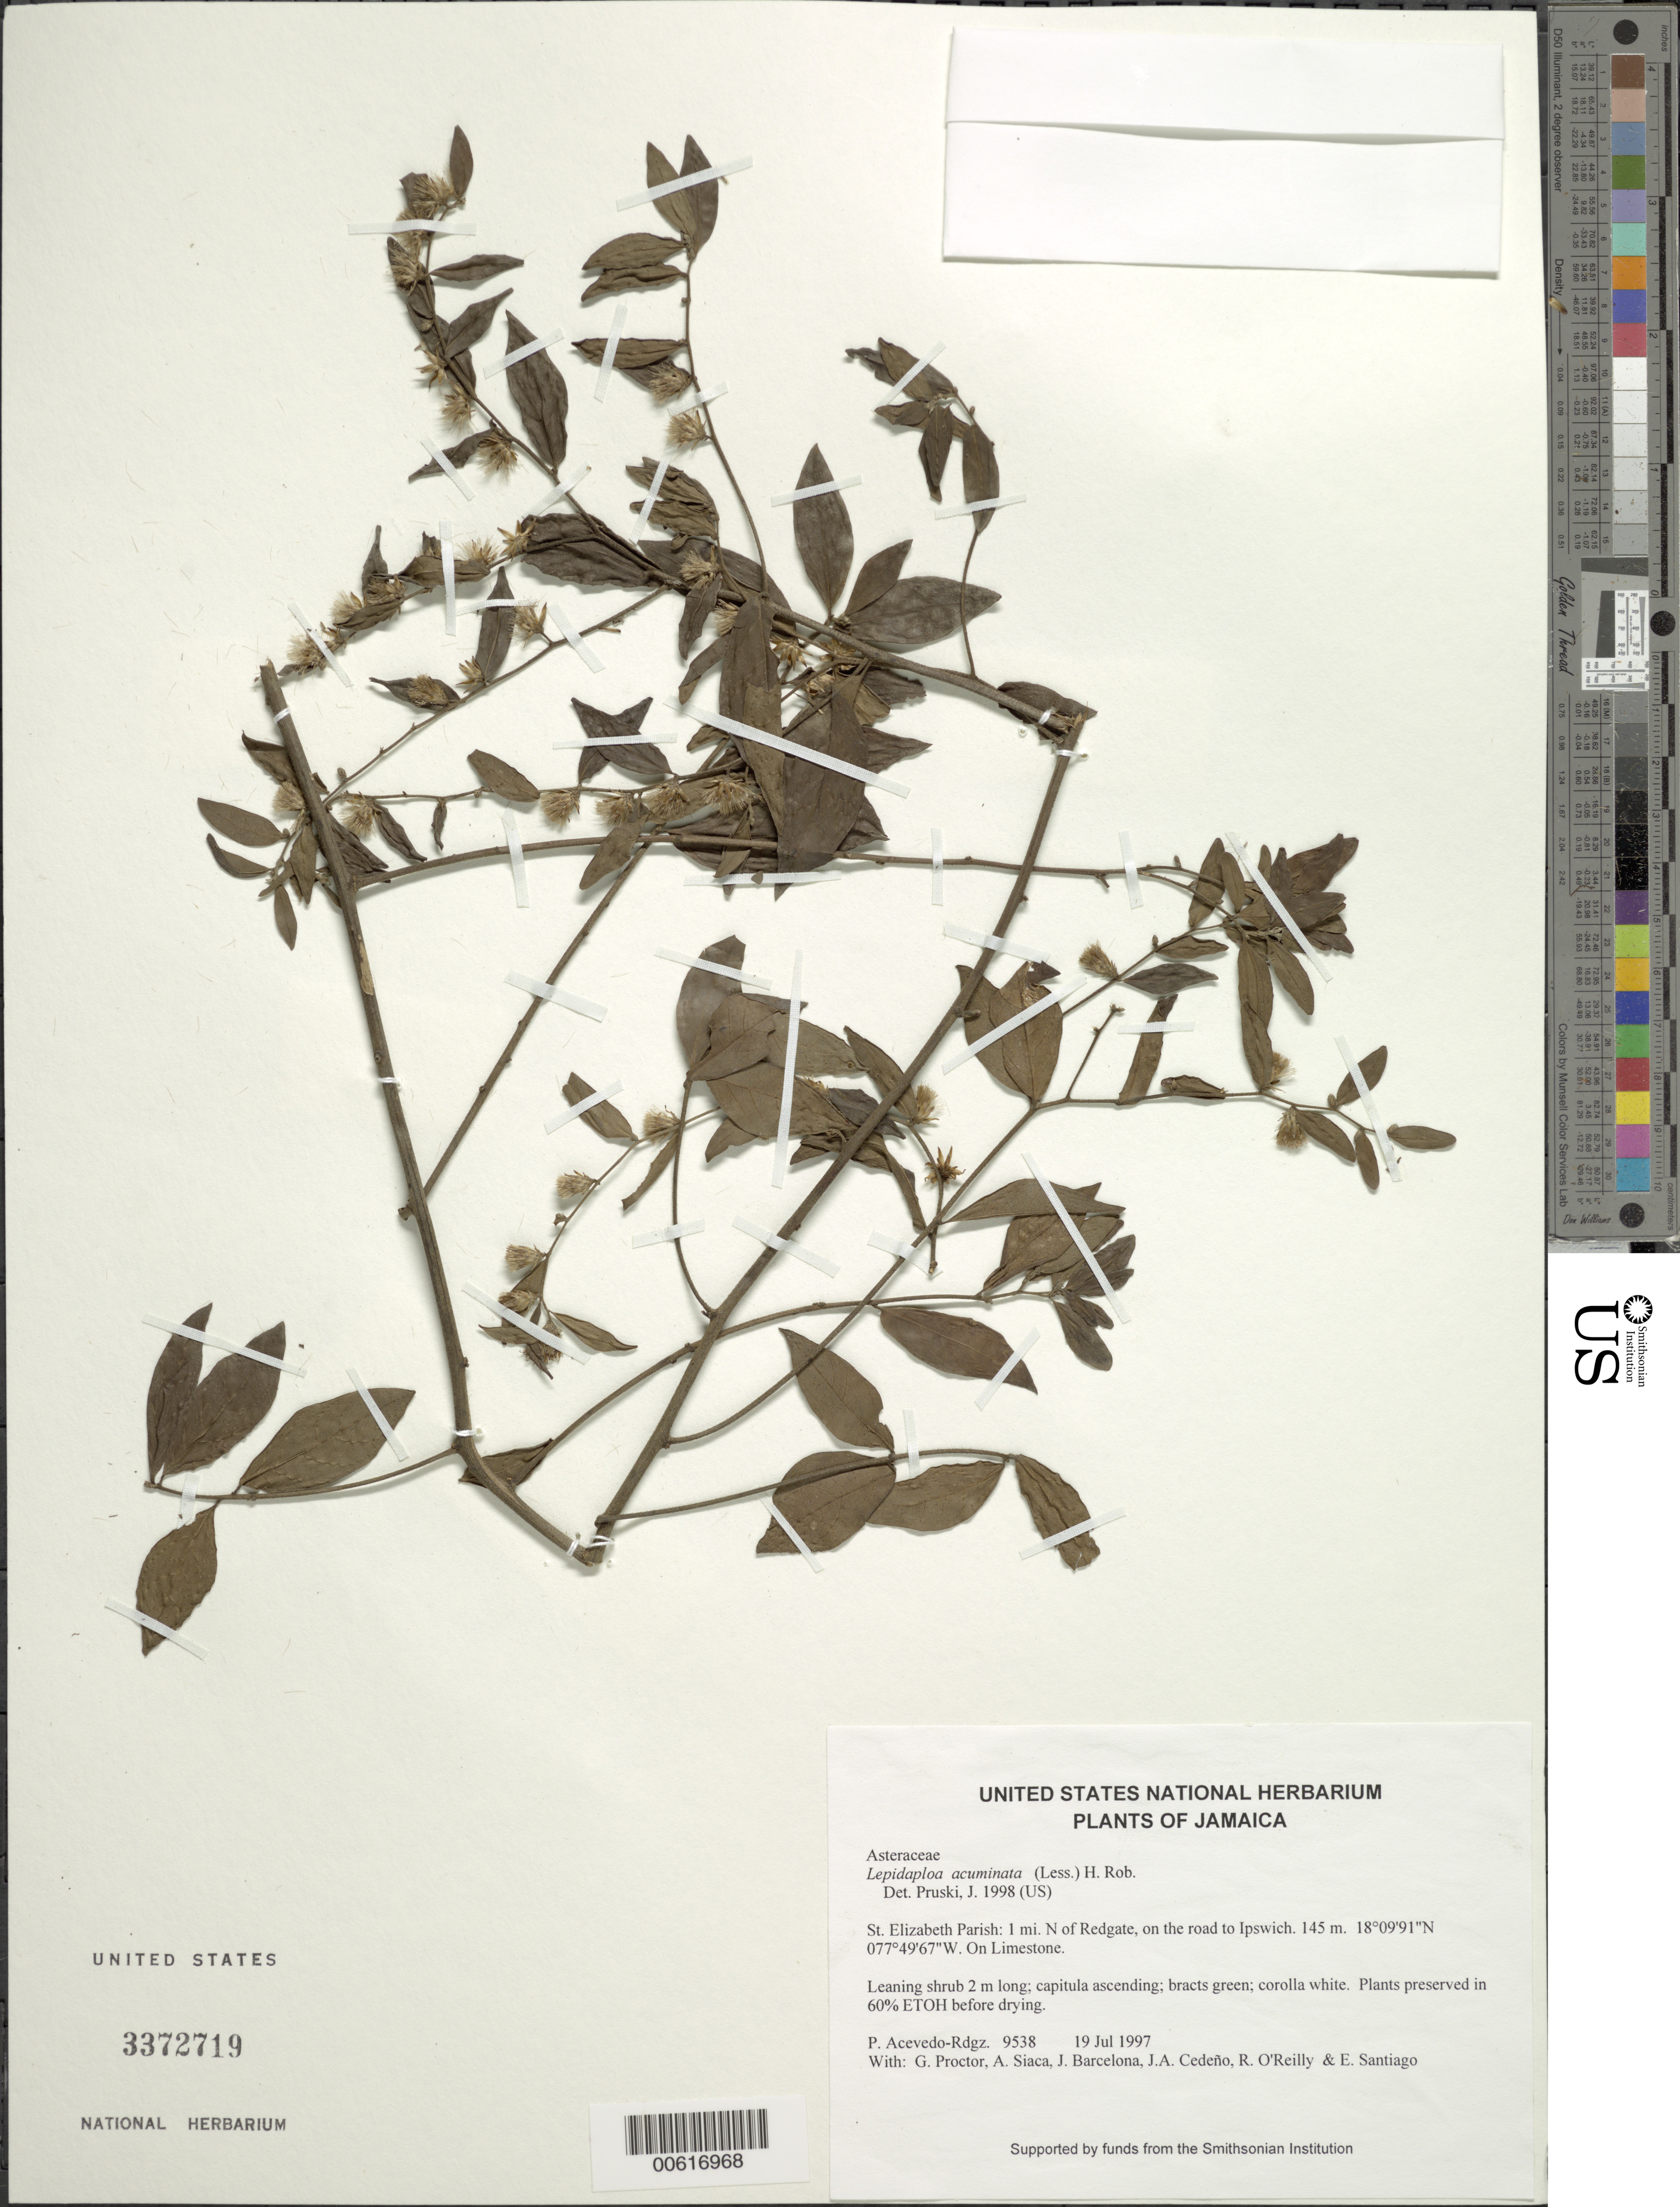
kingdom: Plantae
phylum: Tracheophyta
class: Magnoliopsida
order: Asterales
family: Asteraceae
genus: Lepidaploa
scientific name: Lepidaploa acuminata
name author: (Less.) H. Rob.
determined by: Pruski, J. F.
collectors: P. Acevedo-Rodr., G. R. Proctor, A. Siaca, J. Barcelona, J. A. Cedeño M. & R. O'Reilly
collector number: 9538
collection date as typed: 19 Jul 1997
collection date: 1997-07-19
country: Jamaica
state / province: Saint Elizabeth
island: Jamaica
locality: St. Elizabeth Parish: 1 mi. N of Redgate, on the road to Ipswich.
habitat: On Limestone.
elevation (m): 145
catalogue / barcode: US 3372719